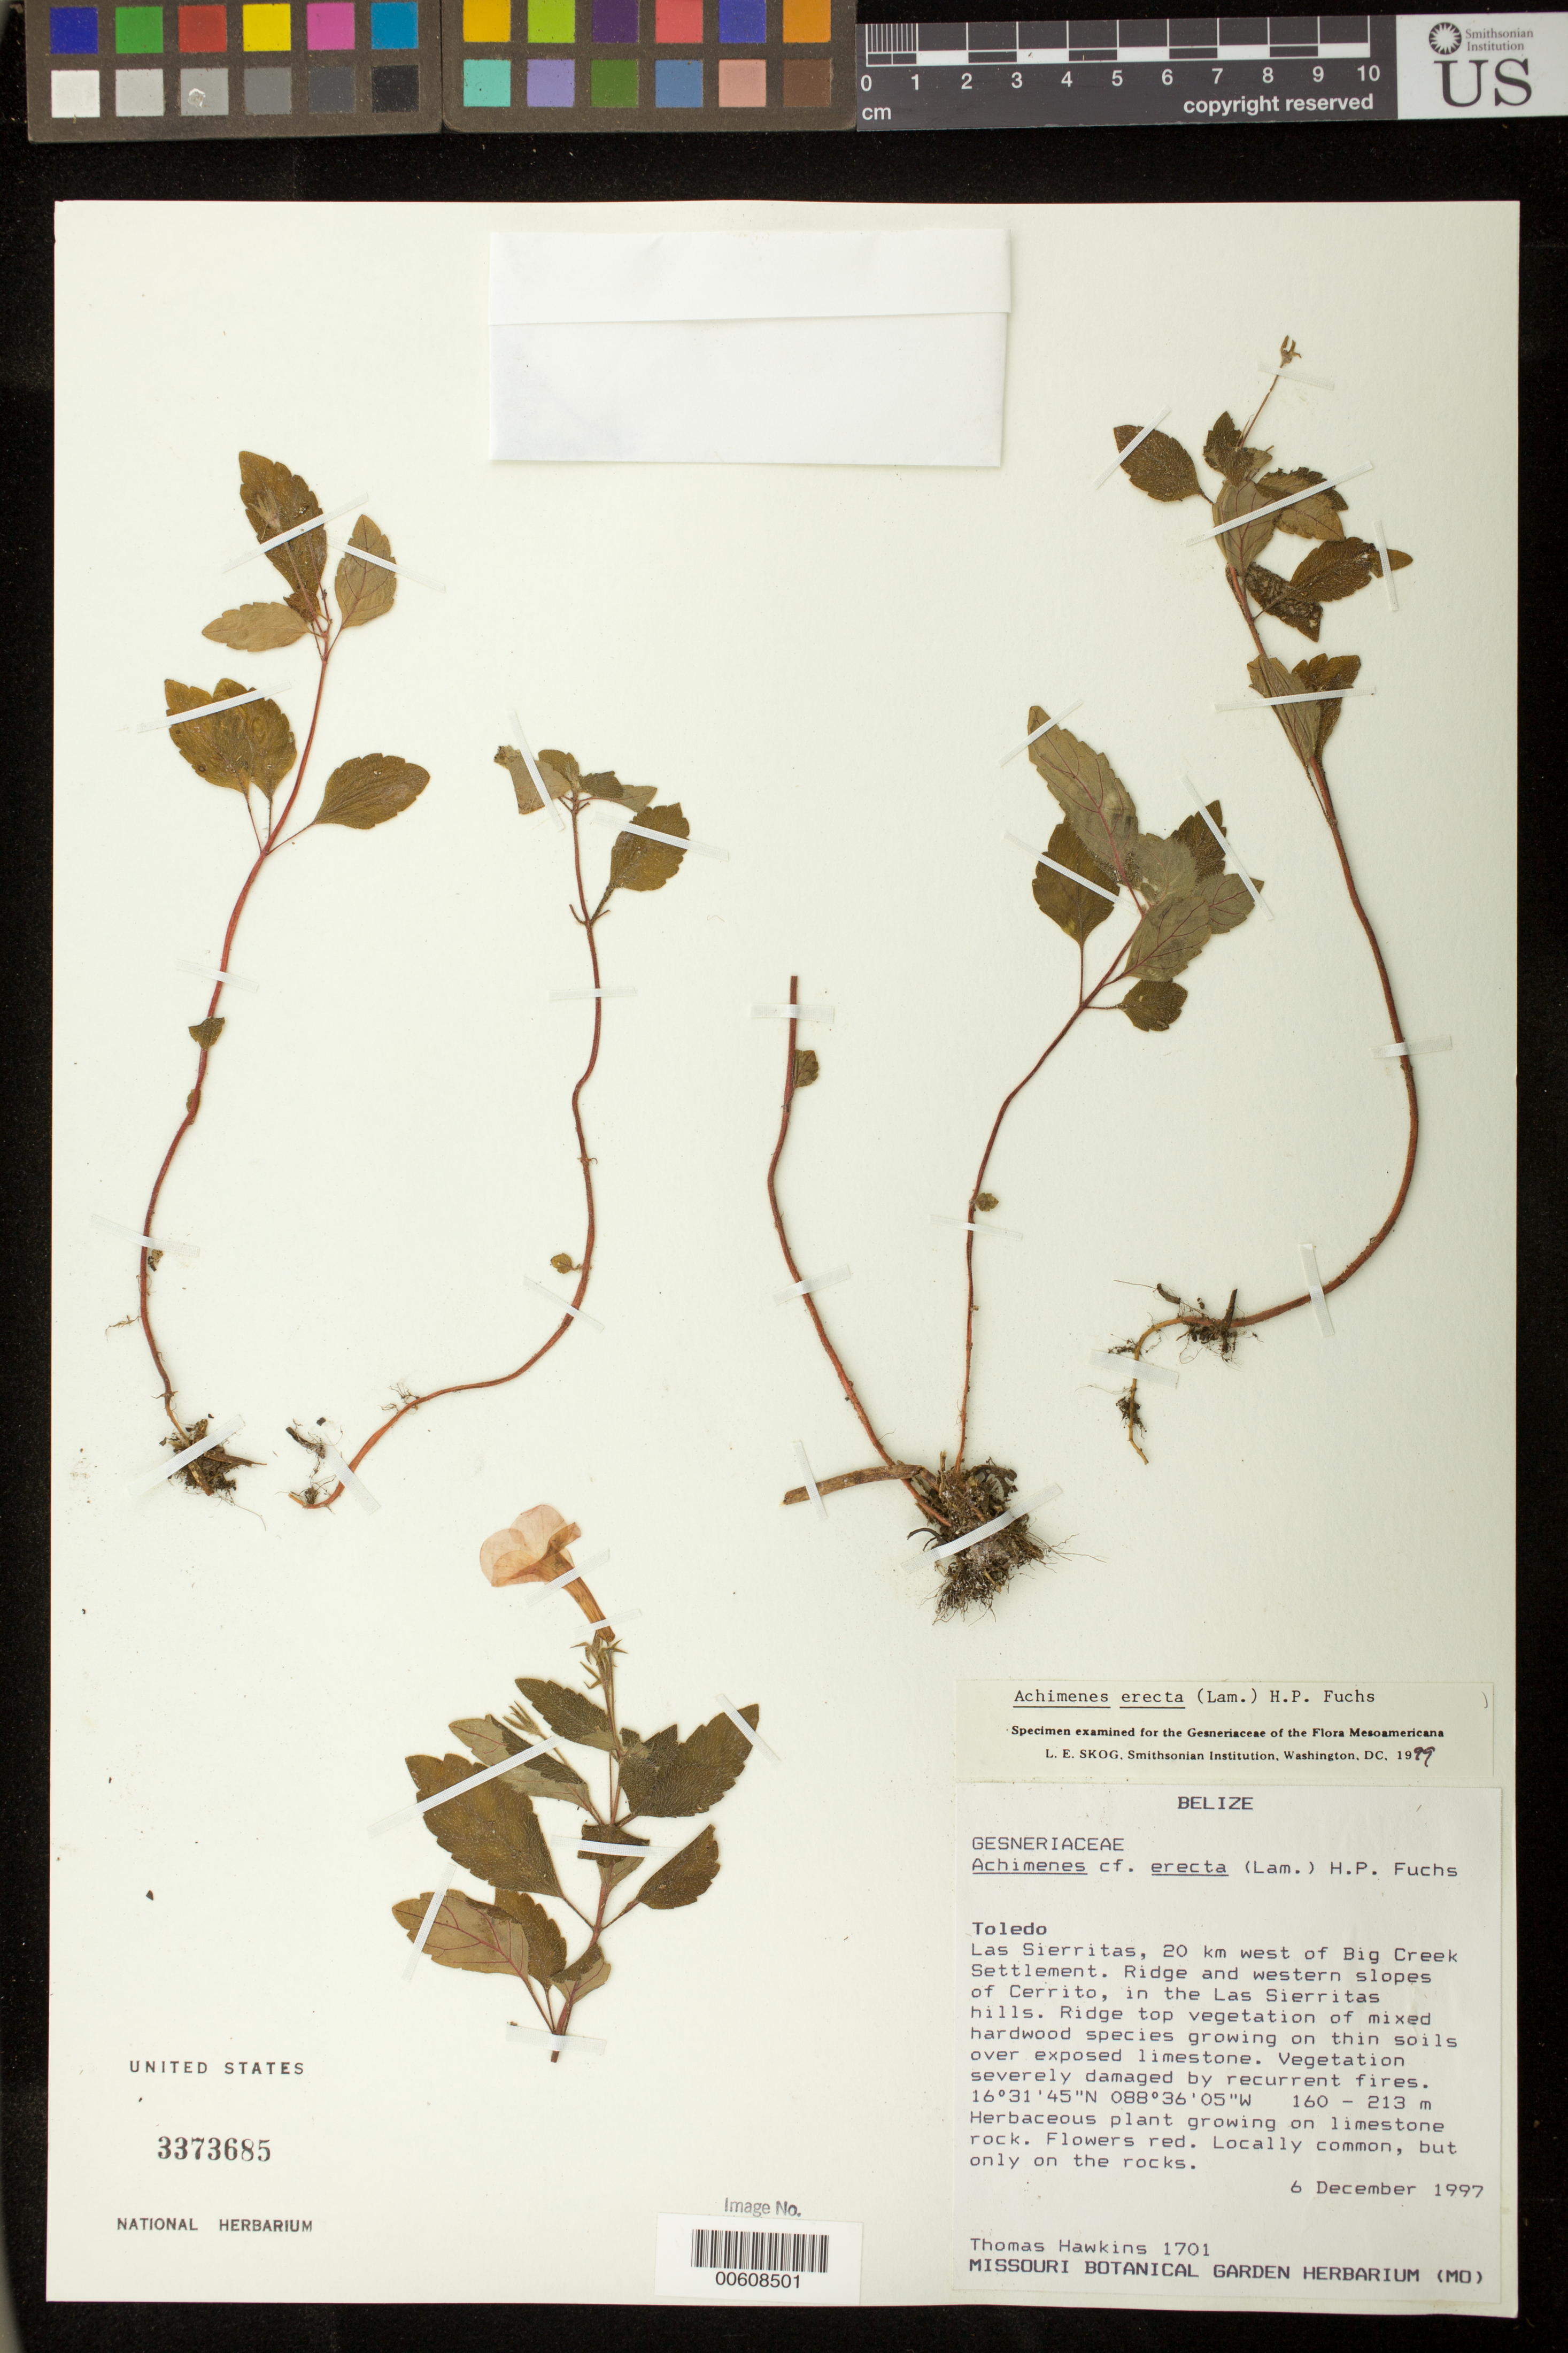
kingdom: Plantae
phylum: Tracheophyta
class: Magnoliopsida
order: Lamiales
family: Gesneriaceae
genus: Achimenes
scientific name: Achimenes erecta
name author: (Lam.) H.P. Fuchs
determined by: Skog, Laurence E.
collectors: T. Hawkins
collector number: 1701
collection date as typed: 06 Dec 1997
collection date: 1997-12-06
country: Belize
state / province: Toledo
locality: Las Sierritas, 20 km W of Big Creek Settlement; ridge and western slopes of Cerrito, in the Las Sierritas hills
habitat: Ridge top vegetation of mixed hardwood species growing on thin soils over exposed limestone; vegetation severely damaged by recurrent fires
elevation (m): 160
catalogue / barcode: US 3373685